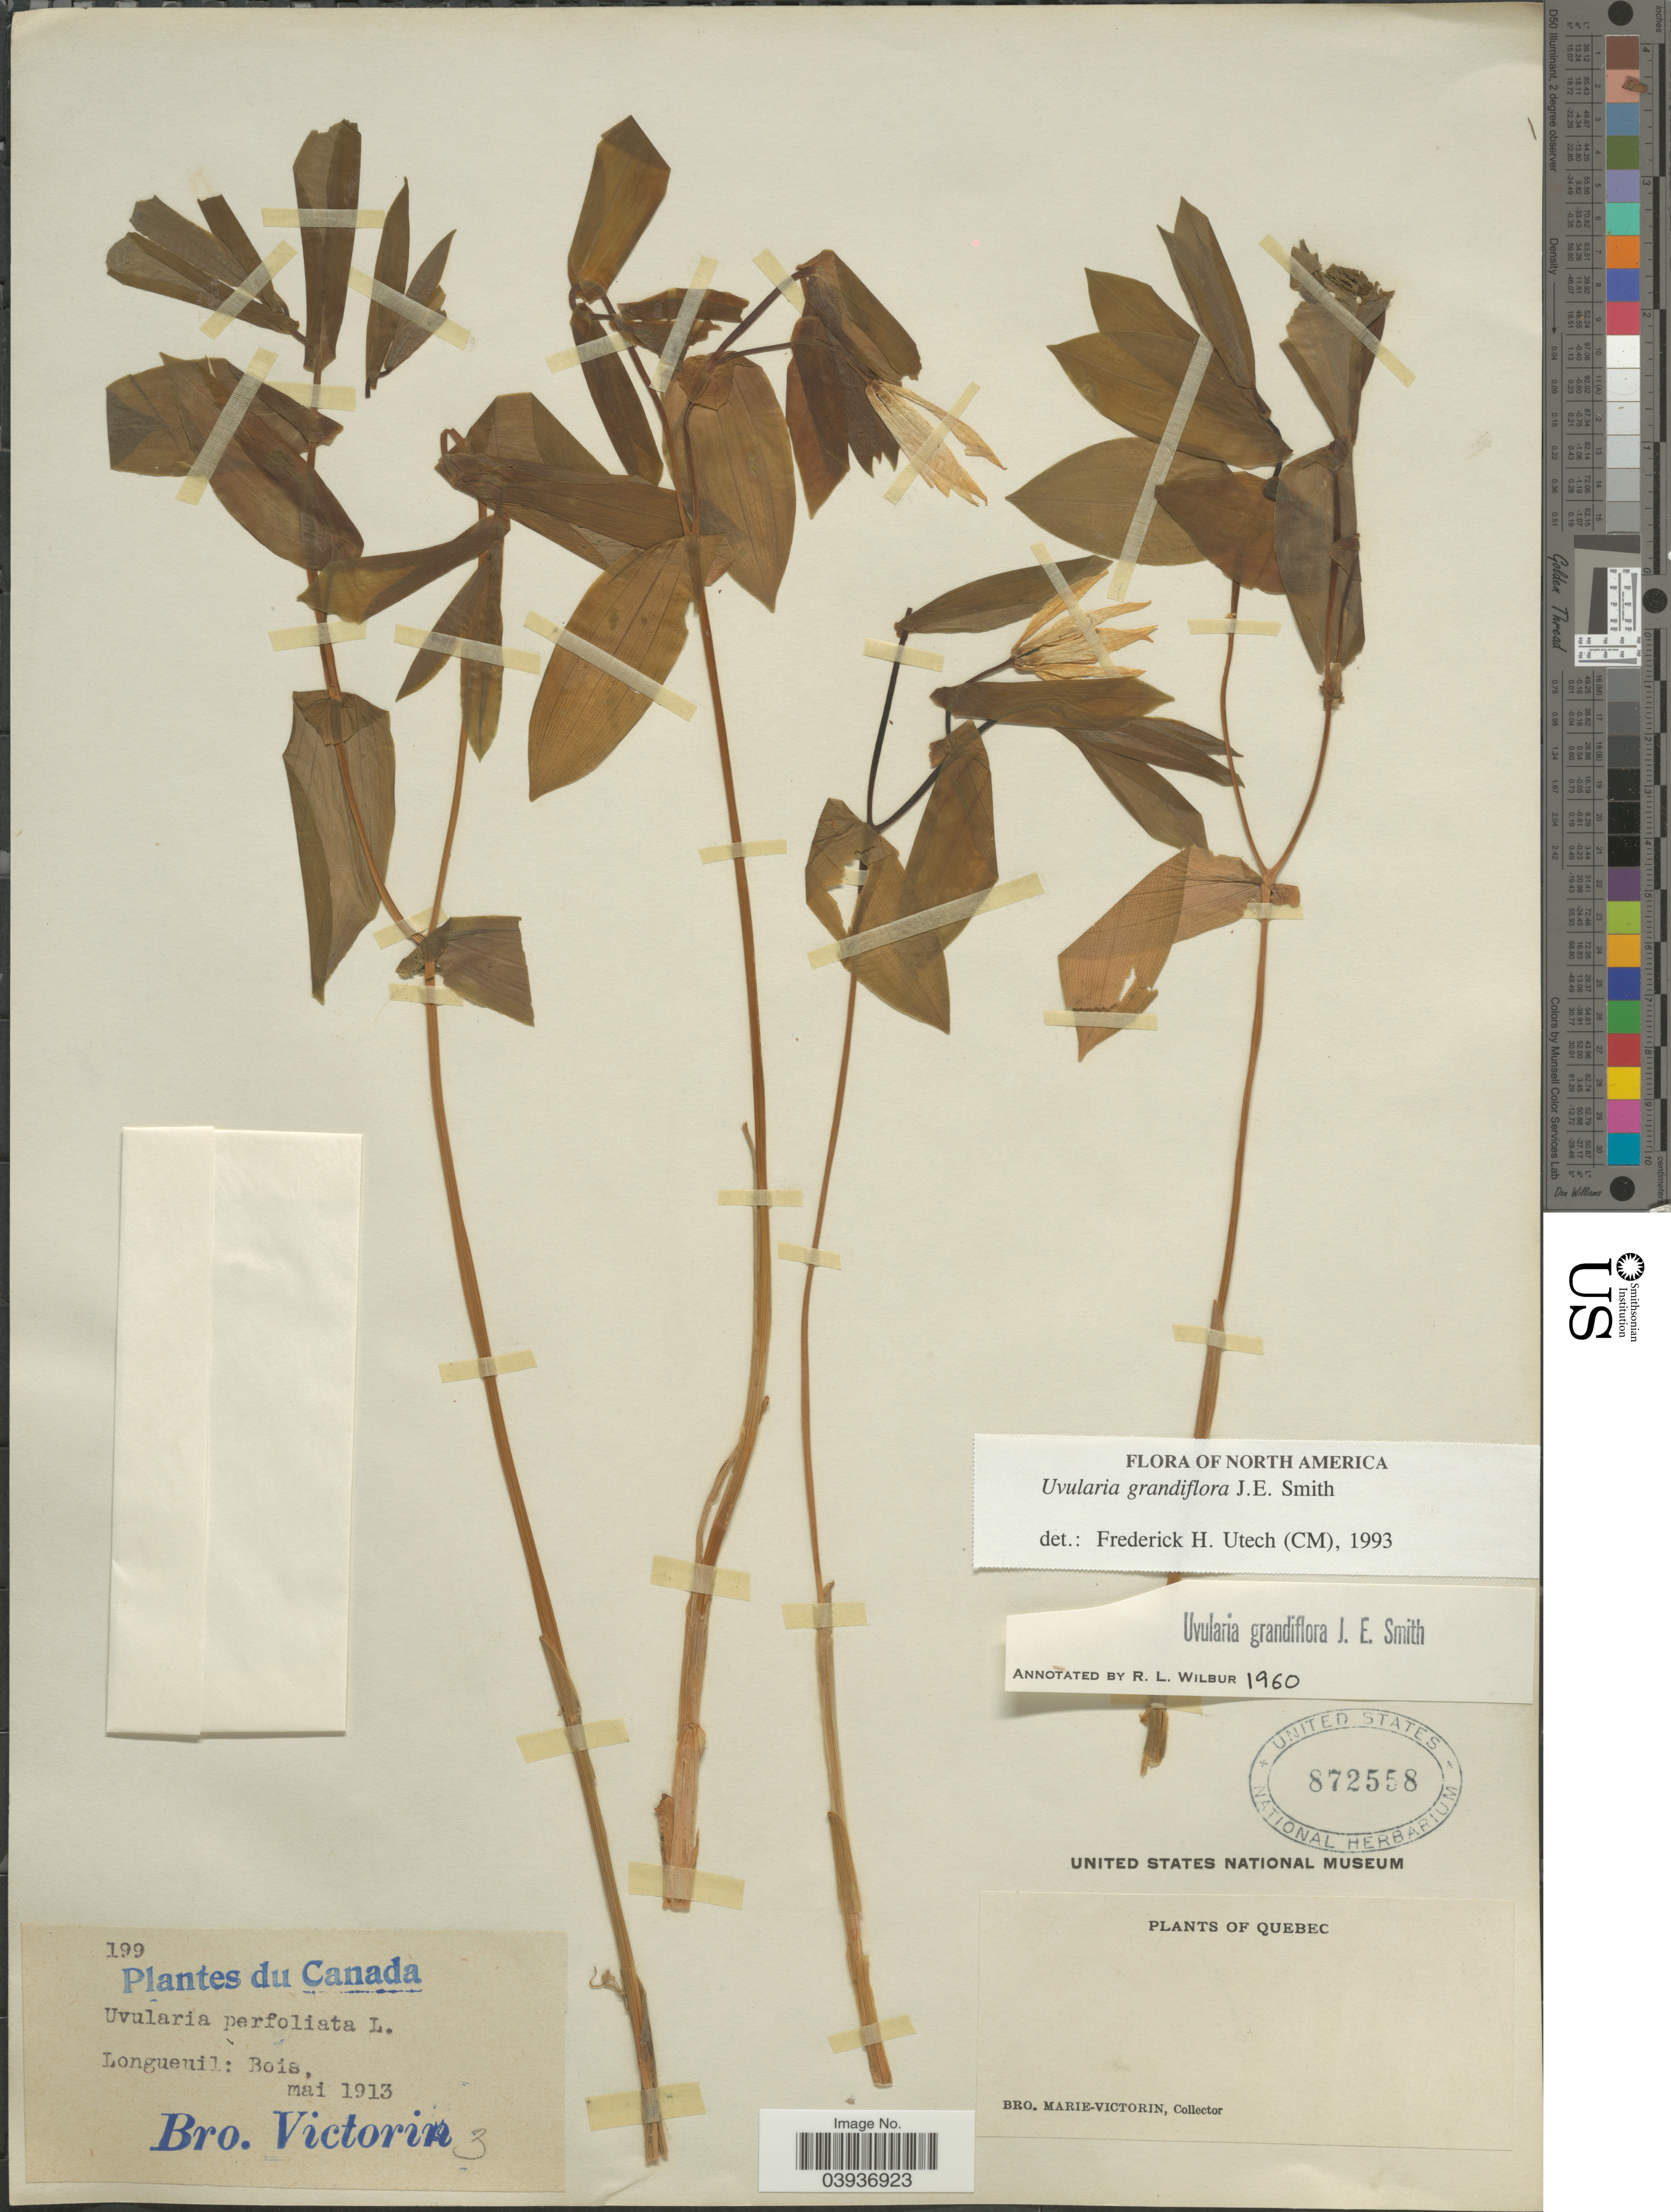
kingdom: Plantae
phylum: Tracheophyta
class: Liliopsida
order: Liliales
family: Colchicaceae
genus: Uvularia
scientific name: Uvularia grandiflora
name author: Sm.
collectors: Fr. Marie-Victorin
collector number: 199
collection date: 1913-05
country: Canada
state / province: Quebec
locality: Longueuil: Bois.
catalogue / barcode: US 872558